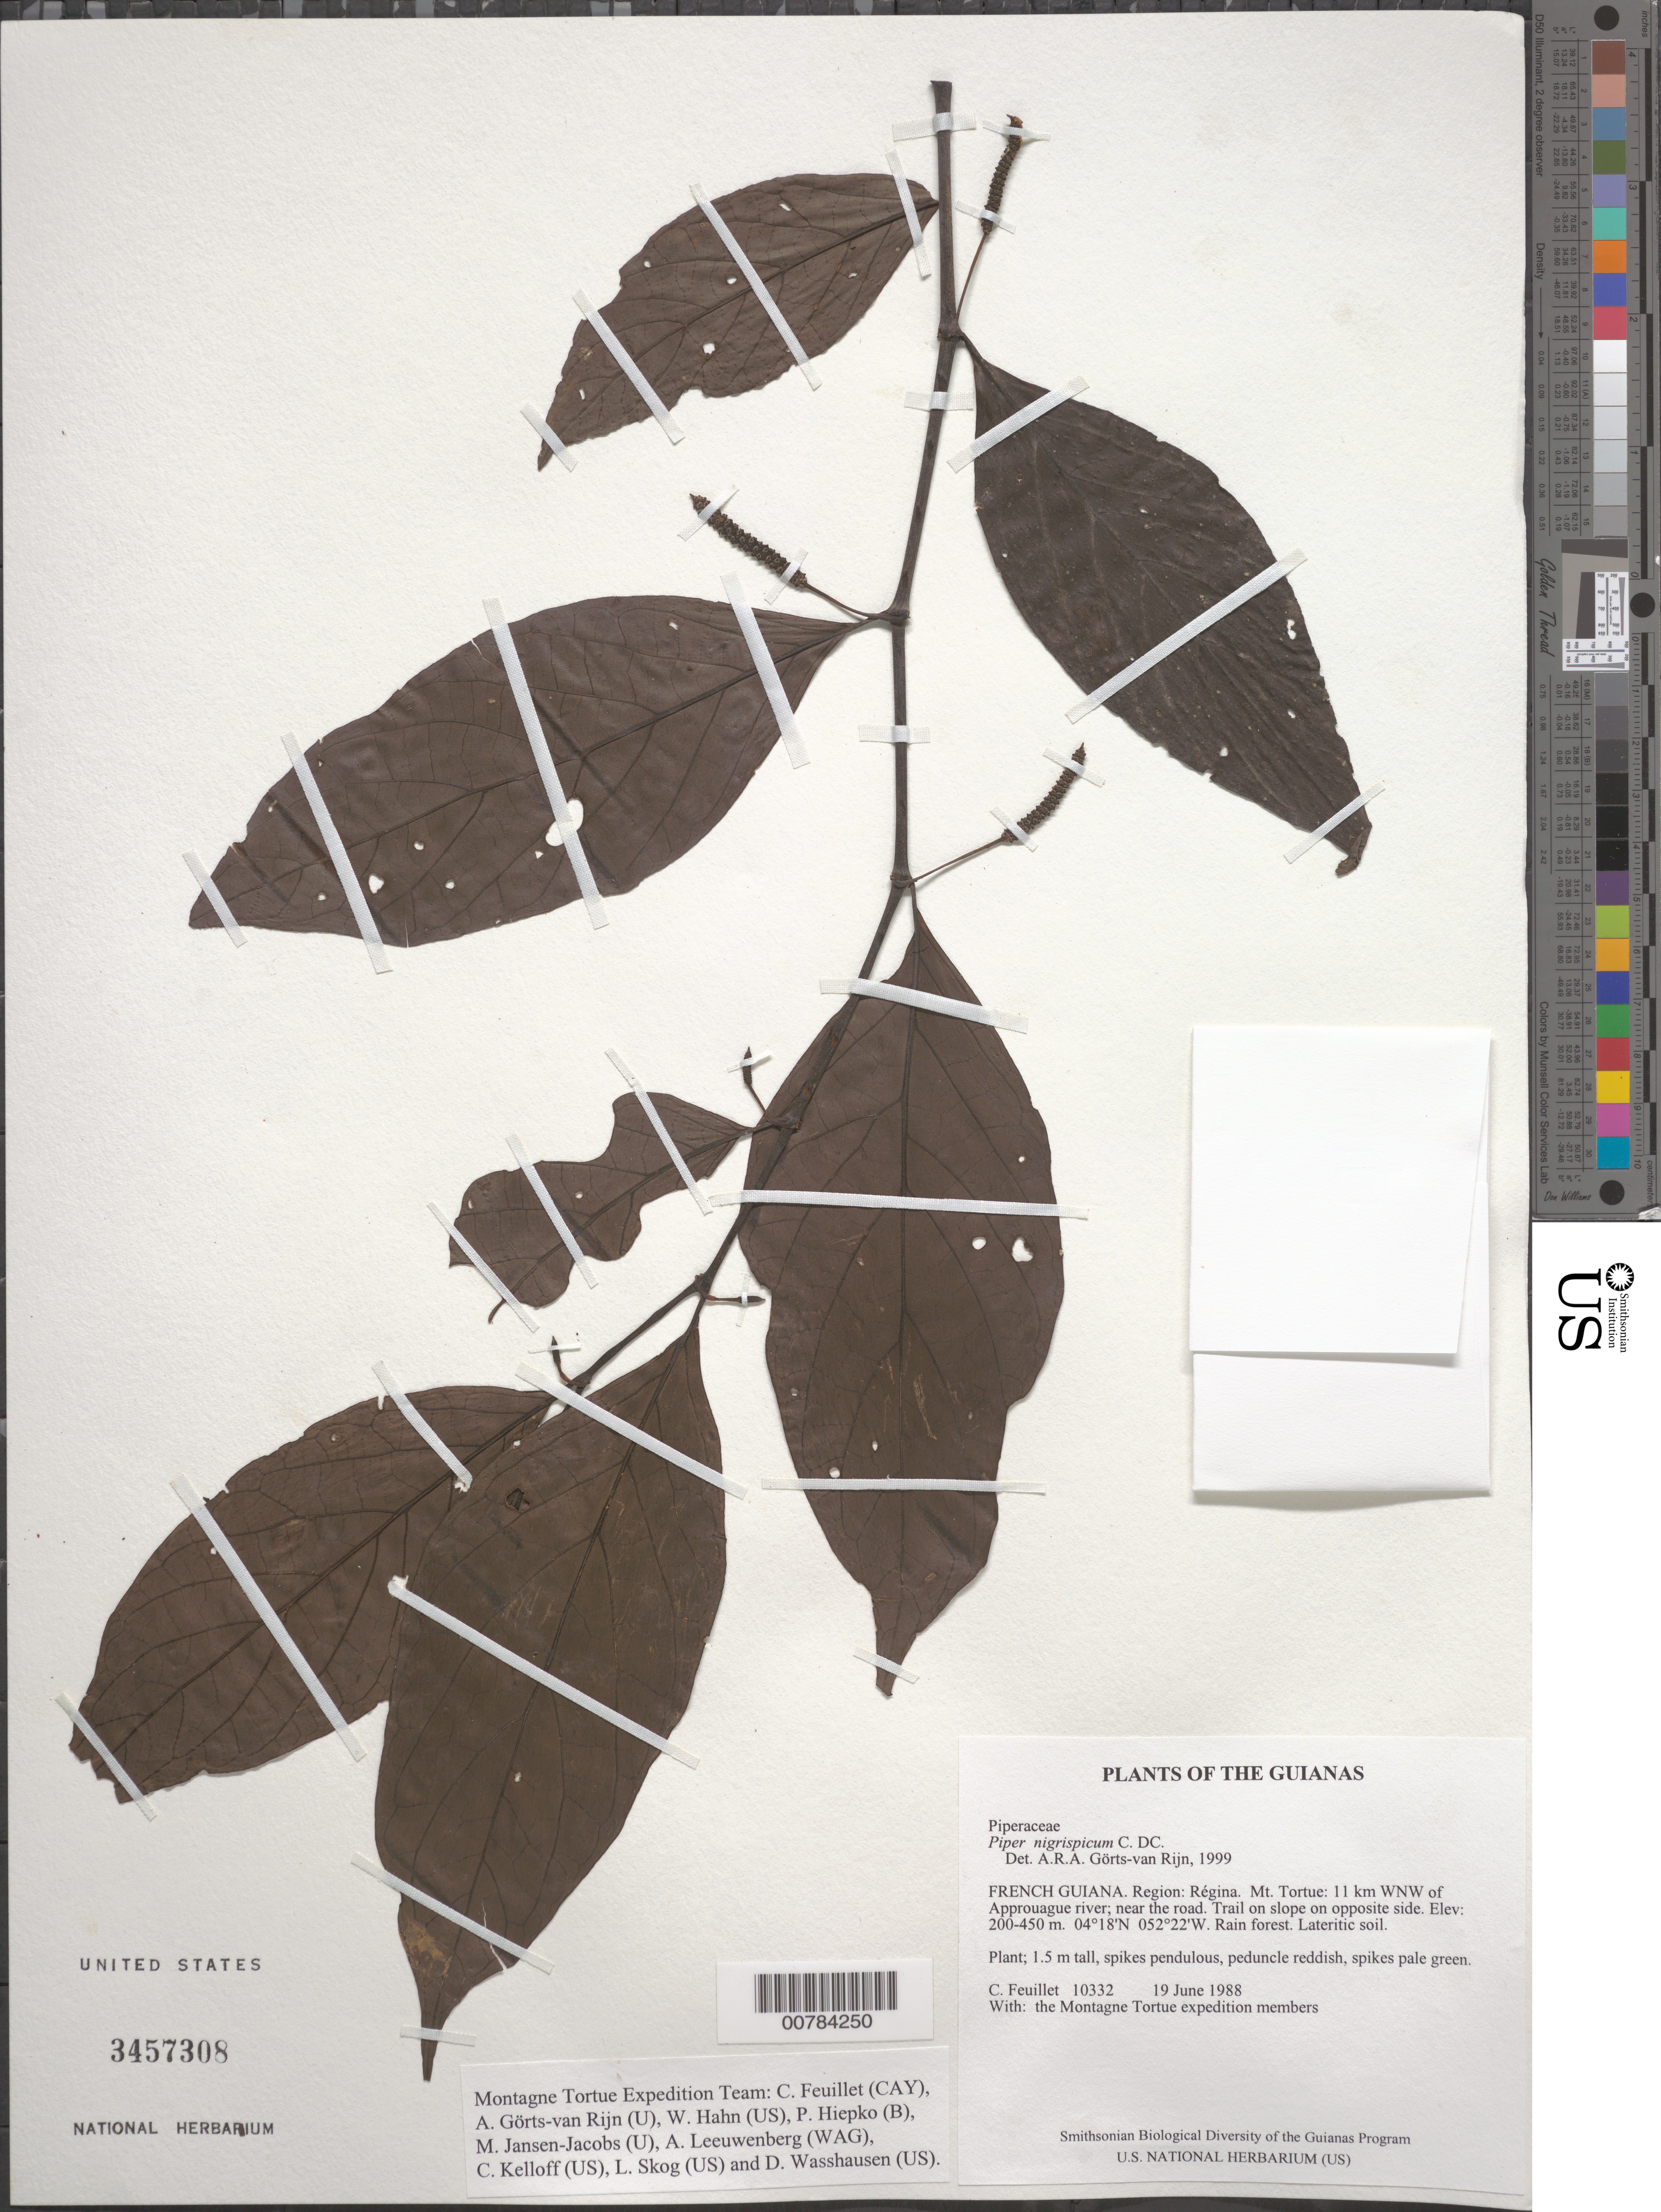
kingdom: Plantae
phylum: Tracheophyta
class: Magnoliopsida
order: Piperales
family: Piperaceae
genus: Piper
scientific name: Piper nigrispicum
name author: C. DC.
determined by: Görts-van Rijn, A. R. A.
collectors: C. Feuillet & Montagne Torte Exped. members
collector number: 10332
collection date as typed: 19 June 1988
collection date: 1988-06-19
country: French Guiana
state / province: Cayenne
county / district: Regina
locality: Mt. Tortue: 11 km WNW of Approuague river; near the road. Trail on slope on opposite side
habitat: Rain forest. Lateritic soil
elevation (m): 200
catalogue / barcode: US 3457308